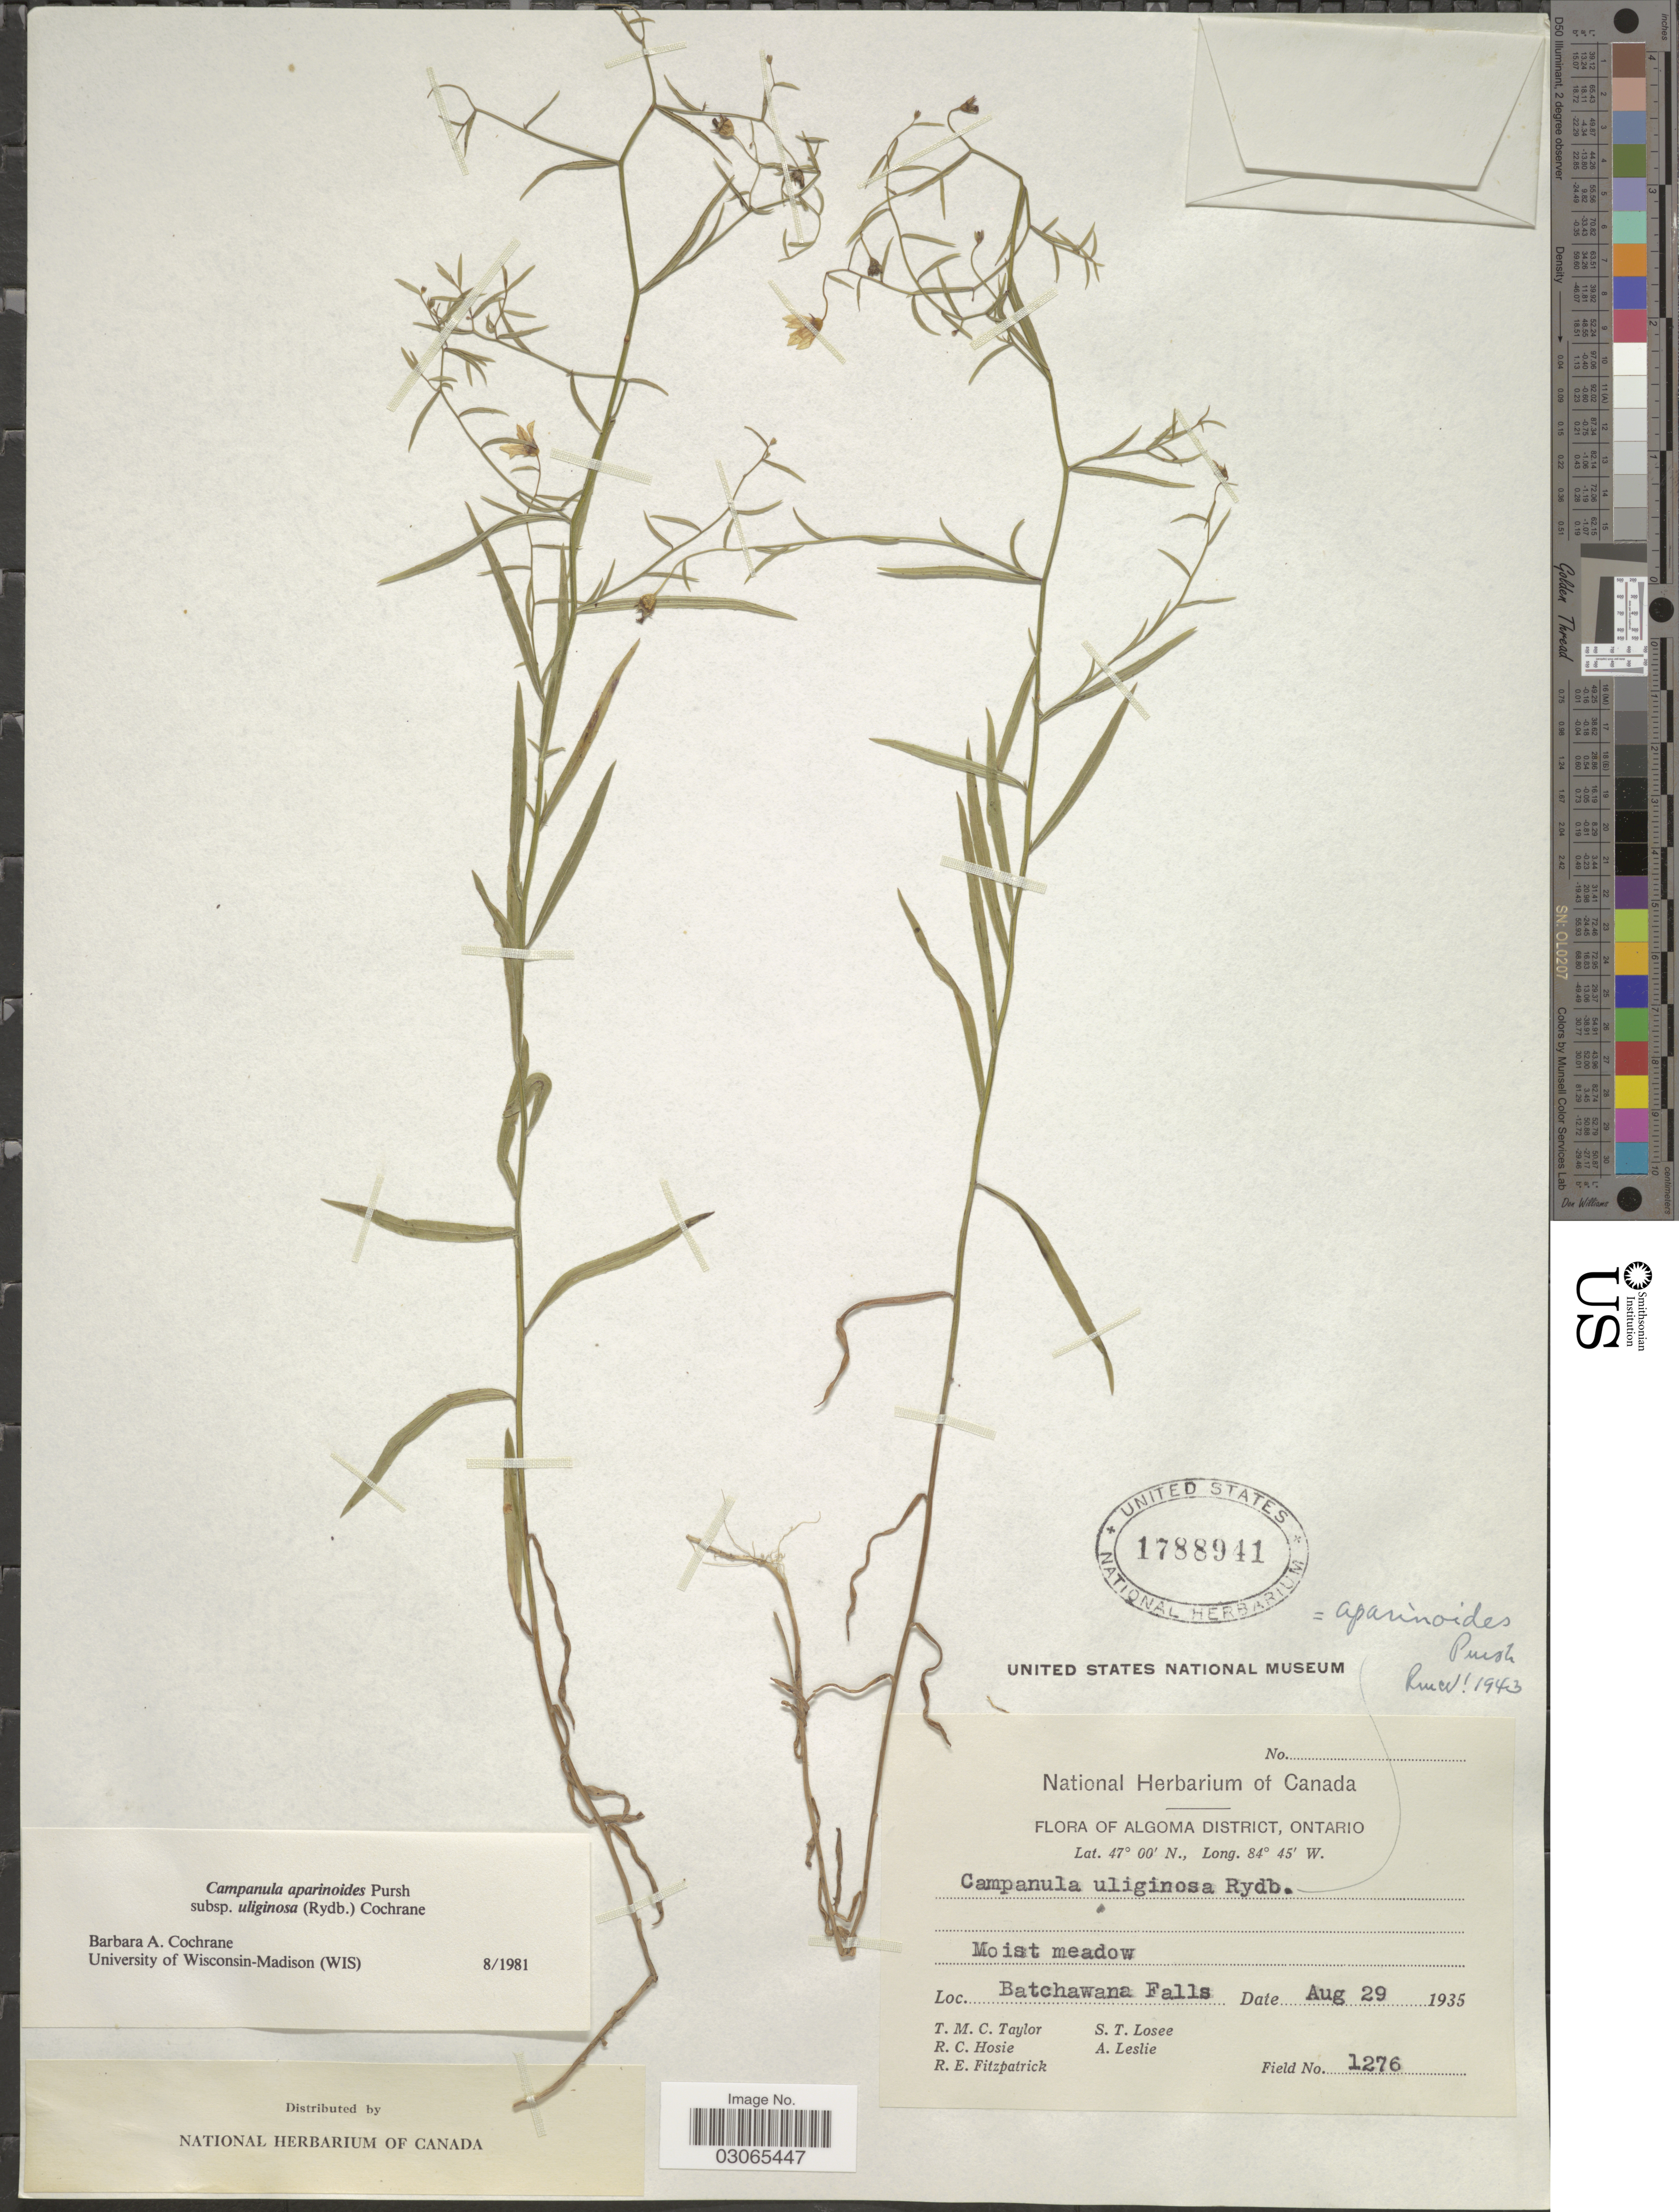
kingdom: Plantae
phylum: Tracheophyta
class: Magnoliopsida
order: Asterales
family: Campanulaceae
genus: Campanula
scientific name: Campanula aparinoides var. uliginosa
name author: (Rydb.) Gleason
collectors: T. M. C. Taylor, R. Hosie, R. Fitzpatrick, S. Losee & A. Leslie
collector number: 1276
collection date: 1935-08-29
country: Canada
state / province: Ontario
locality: Algoma District. Batchawana Falls.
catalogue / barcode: US 1788941